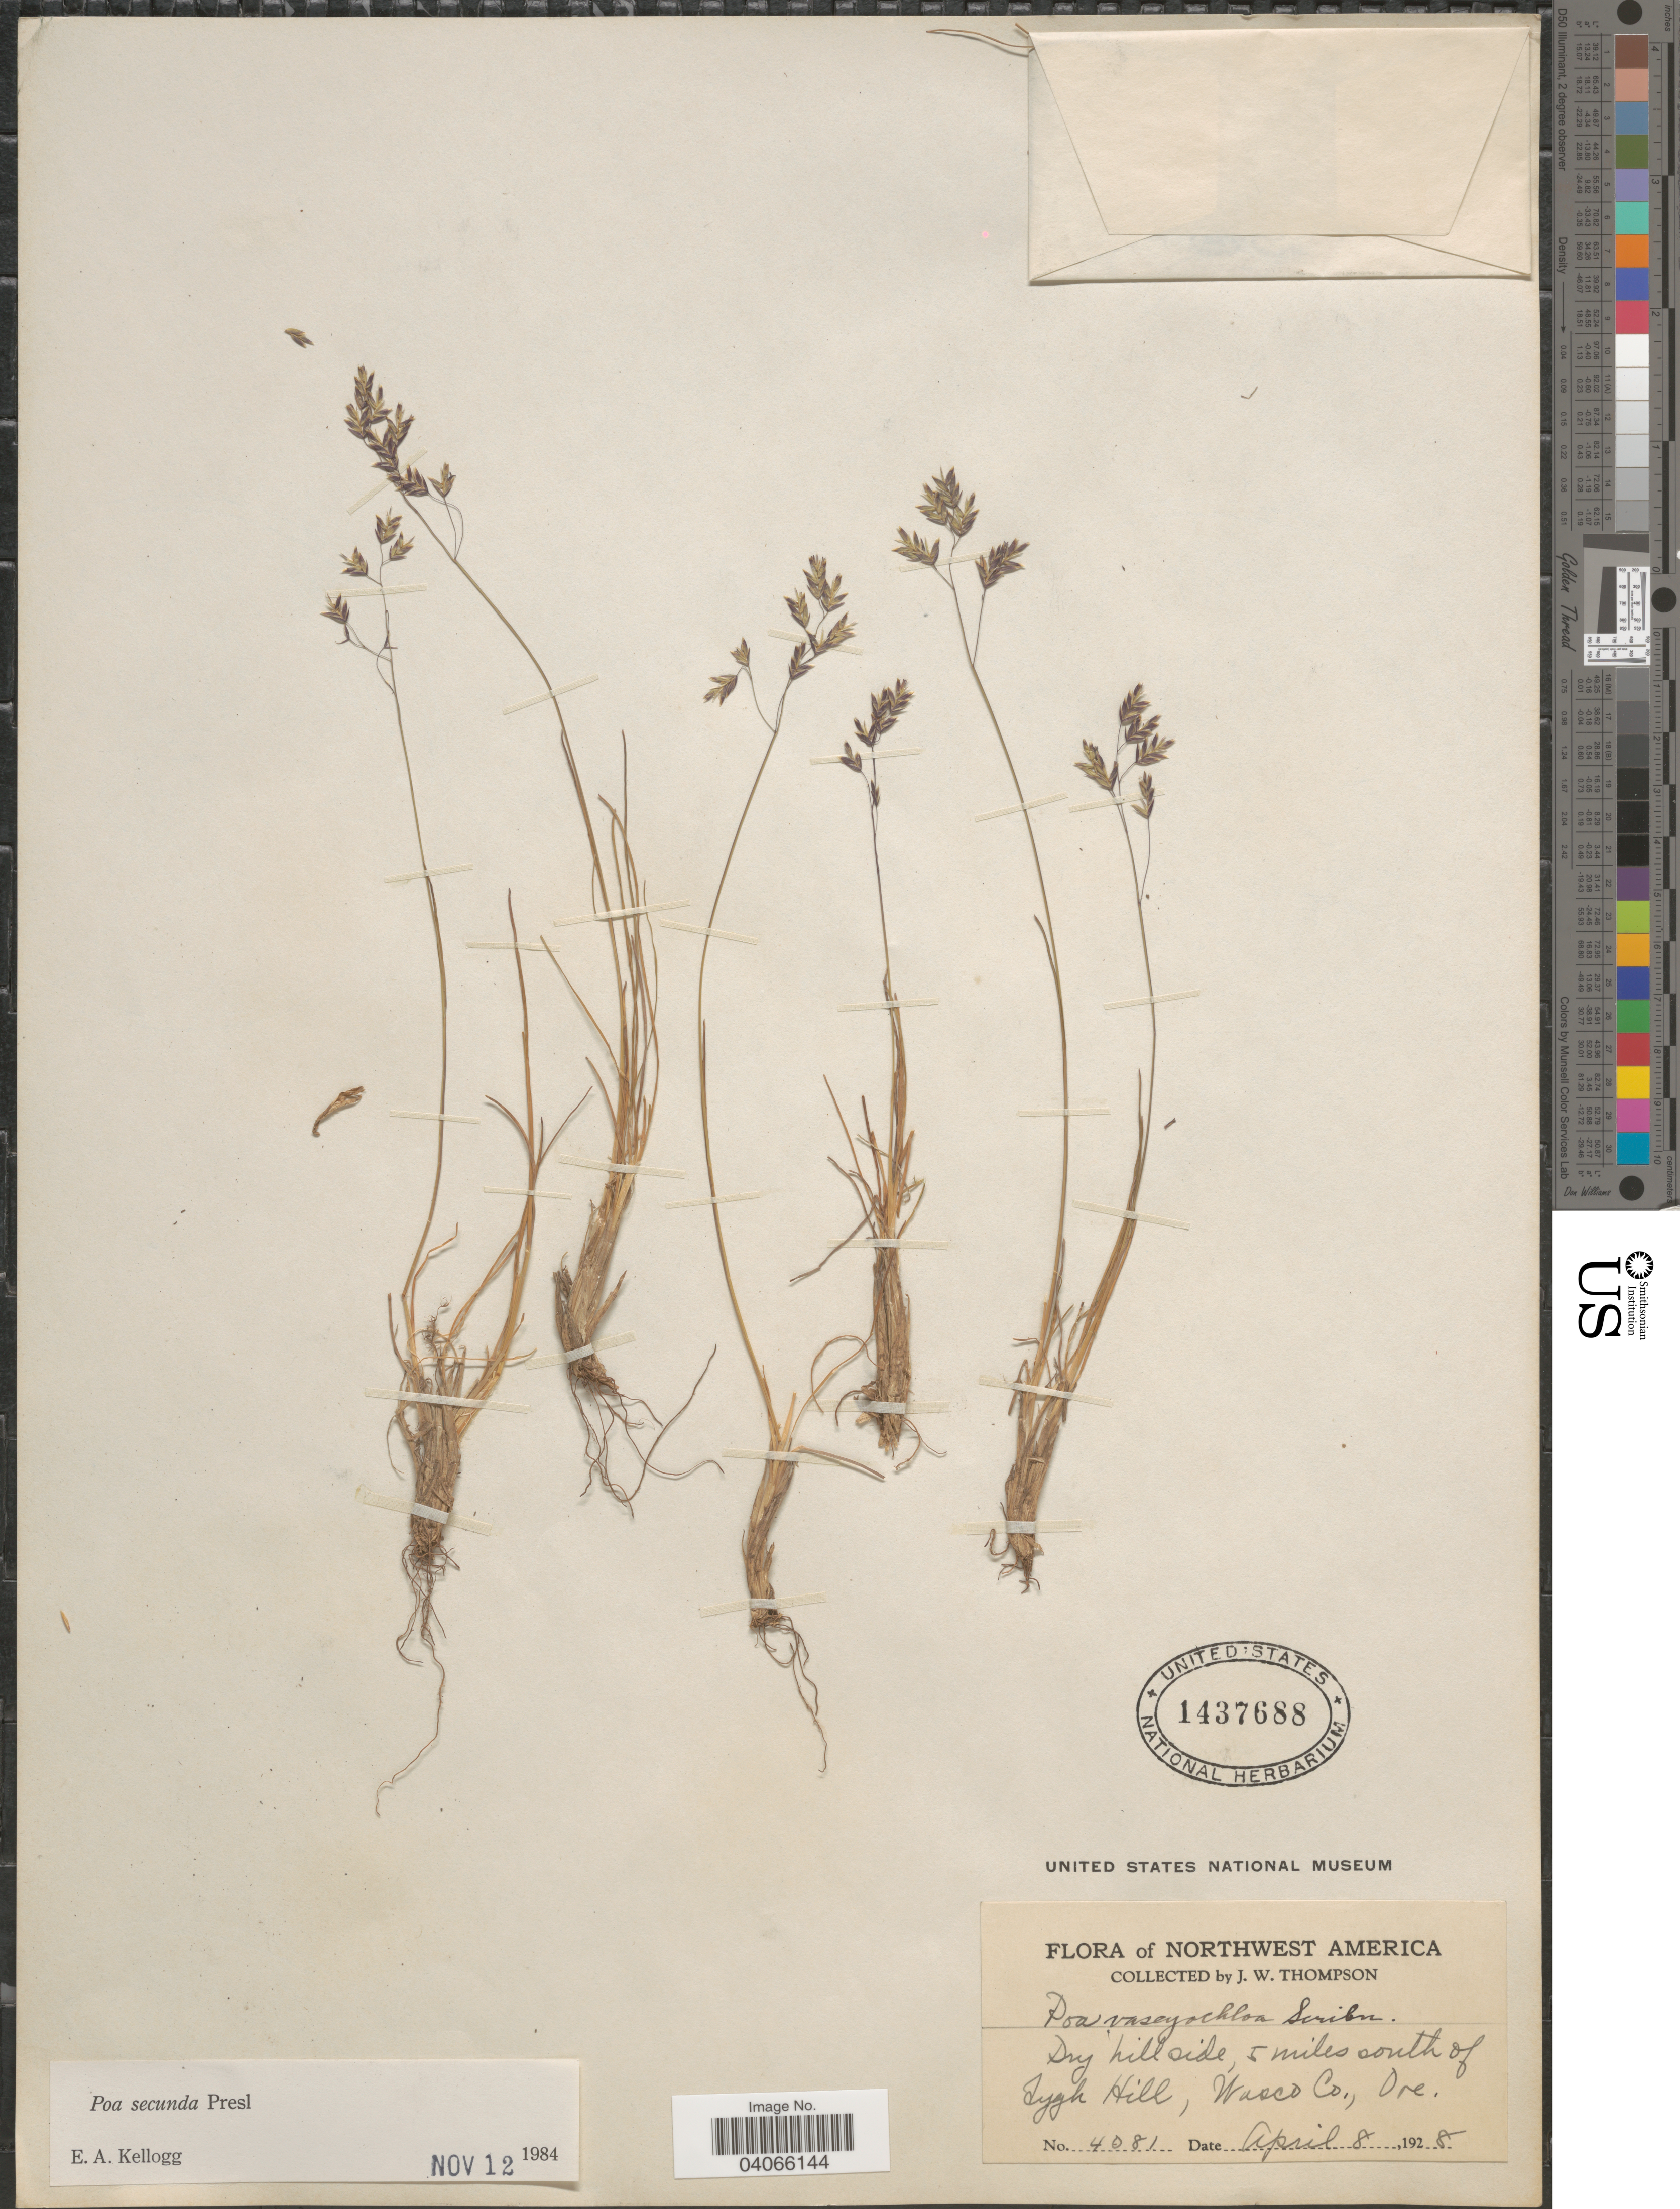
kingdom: Plantae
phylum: Tracheophyta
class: Liliopsida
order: Poales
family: Poaceae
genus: Poa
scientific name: Poa secunda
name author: J. Presl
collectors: J. Thompson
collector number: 4081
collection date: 1928-04-08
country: United States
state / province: Oregon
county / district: Wasco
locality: Northwest America. Dry hill side, 5 miles south of Tygh Hill, Wasco Co.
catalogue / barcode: US 1437688